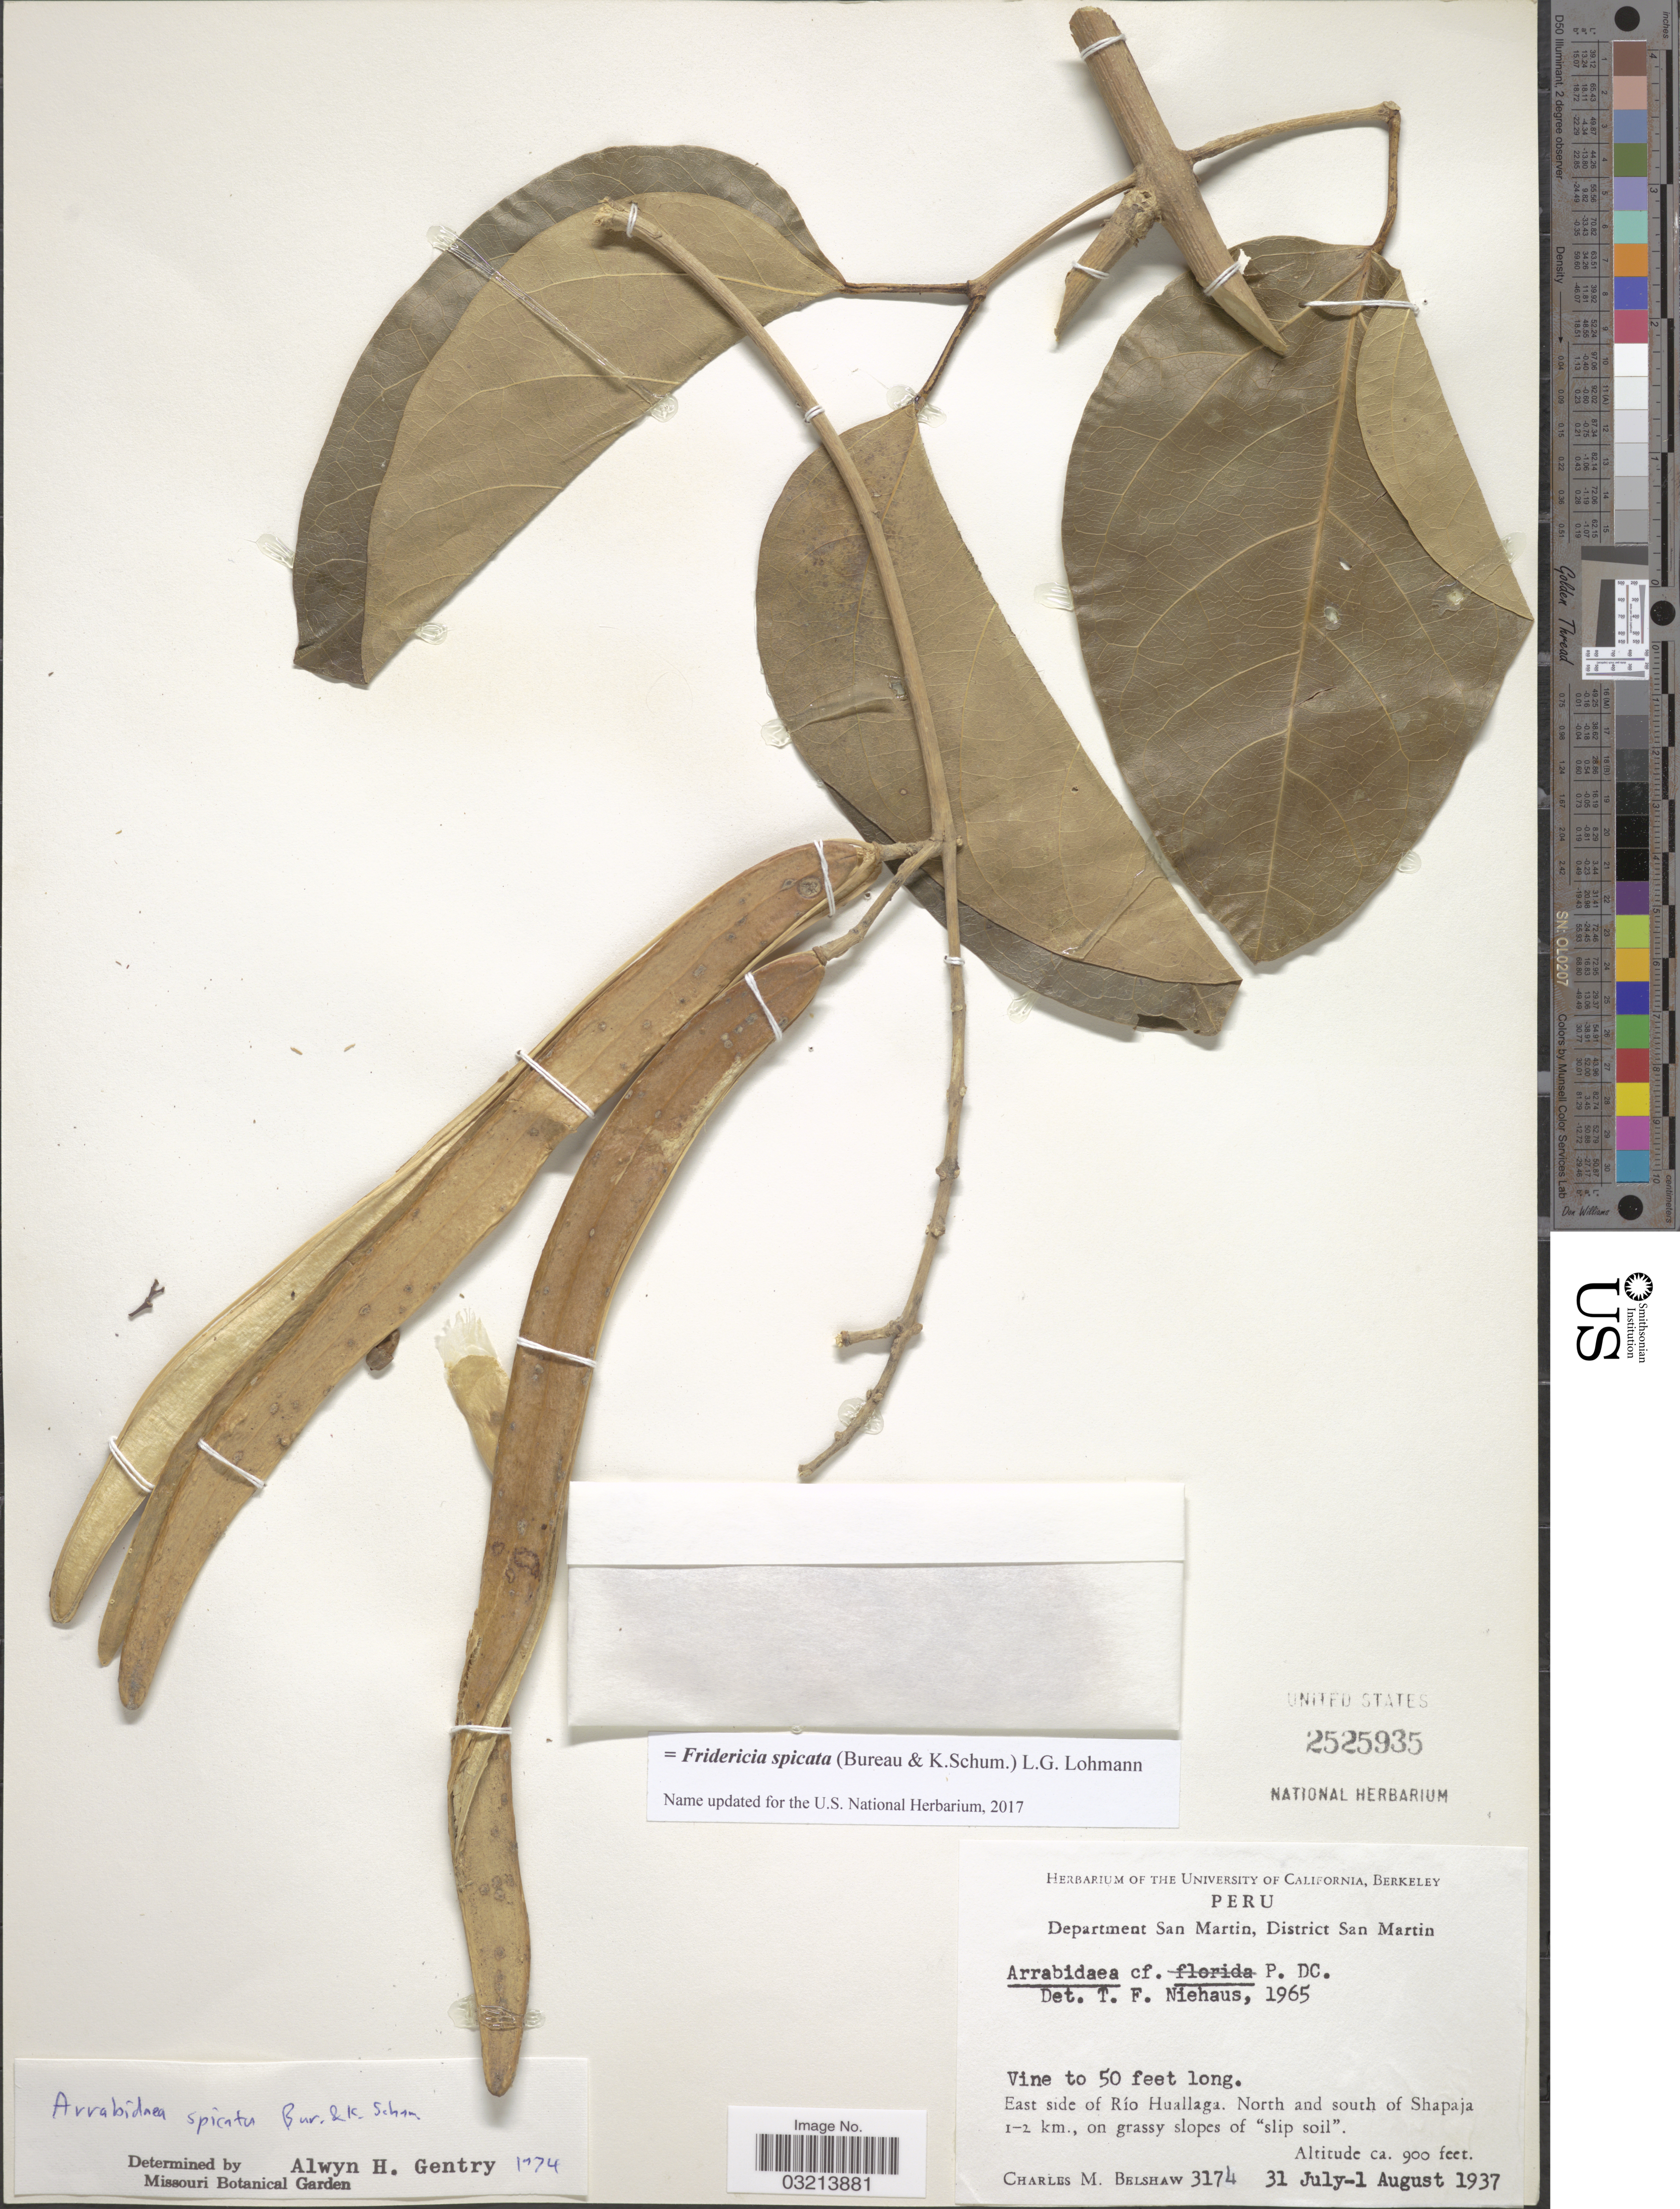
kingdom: Plantae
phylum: Tracheophyta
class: Magnoliopsida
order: Lamiales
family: Bignoniaceae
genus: Fridericia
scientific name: Fridericia spicata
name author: (Bureau & K. Schum.) L.G. Lohmann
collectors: C. Shaw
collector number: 3174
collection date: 1937-07-31/1937-08-01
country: Peru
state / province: San Martín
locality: Department San Martin, District San Martin. East side of Río Huallaga. North and south of Shapaja 1-2 km., on grassy slopes of "slip soil".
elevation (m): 274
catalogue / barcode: US 2525935